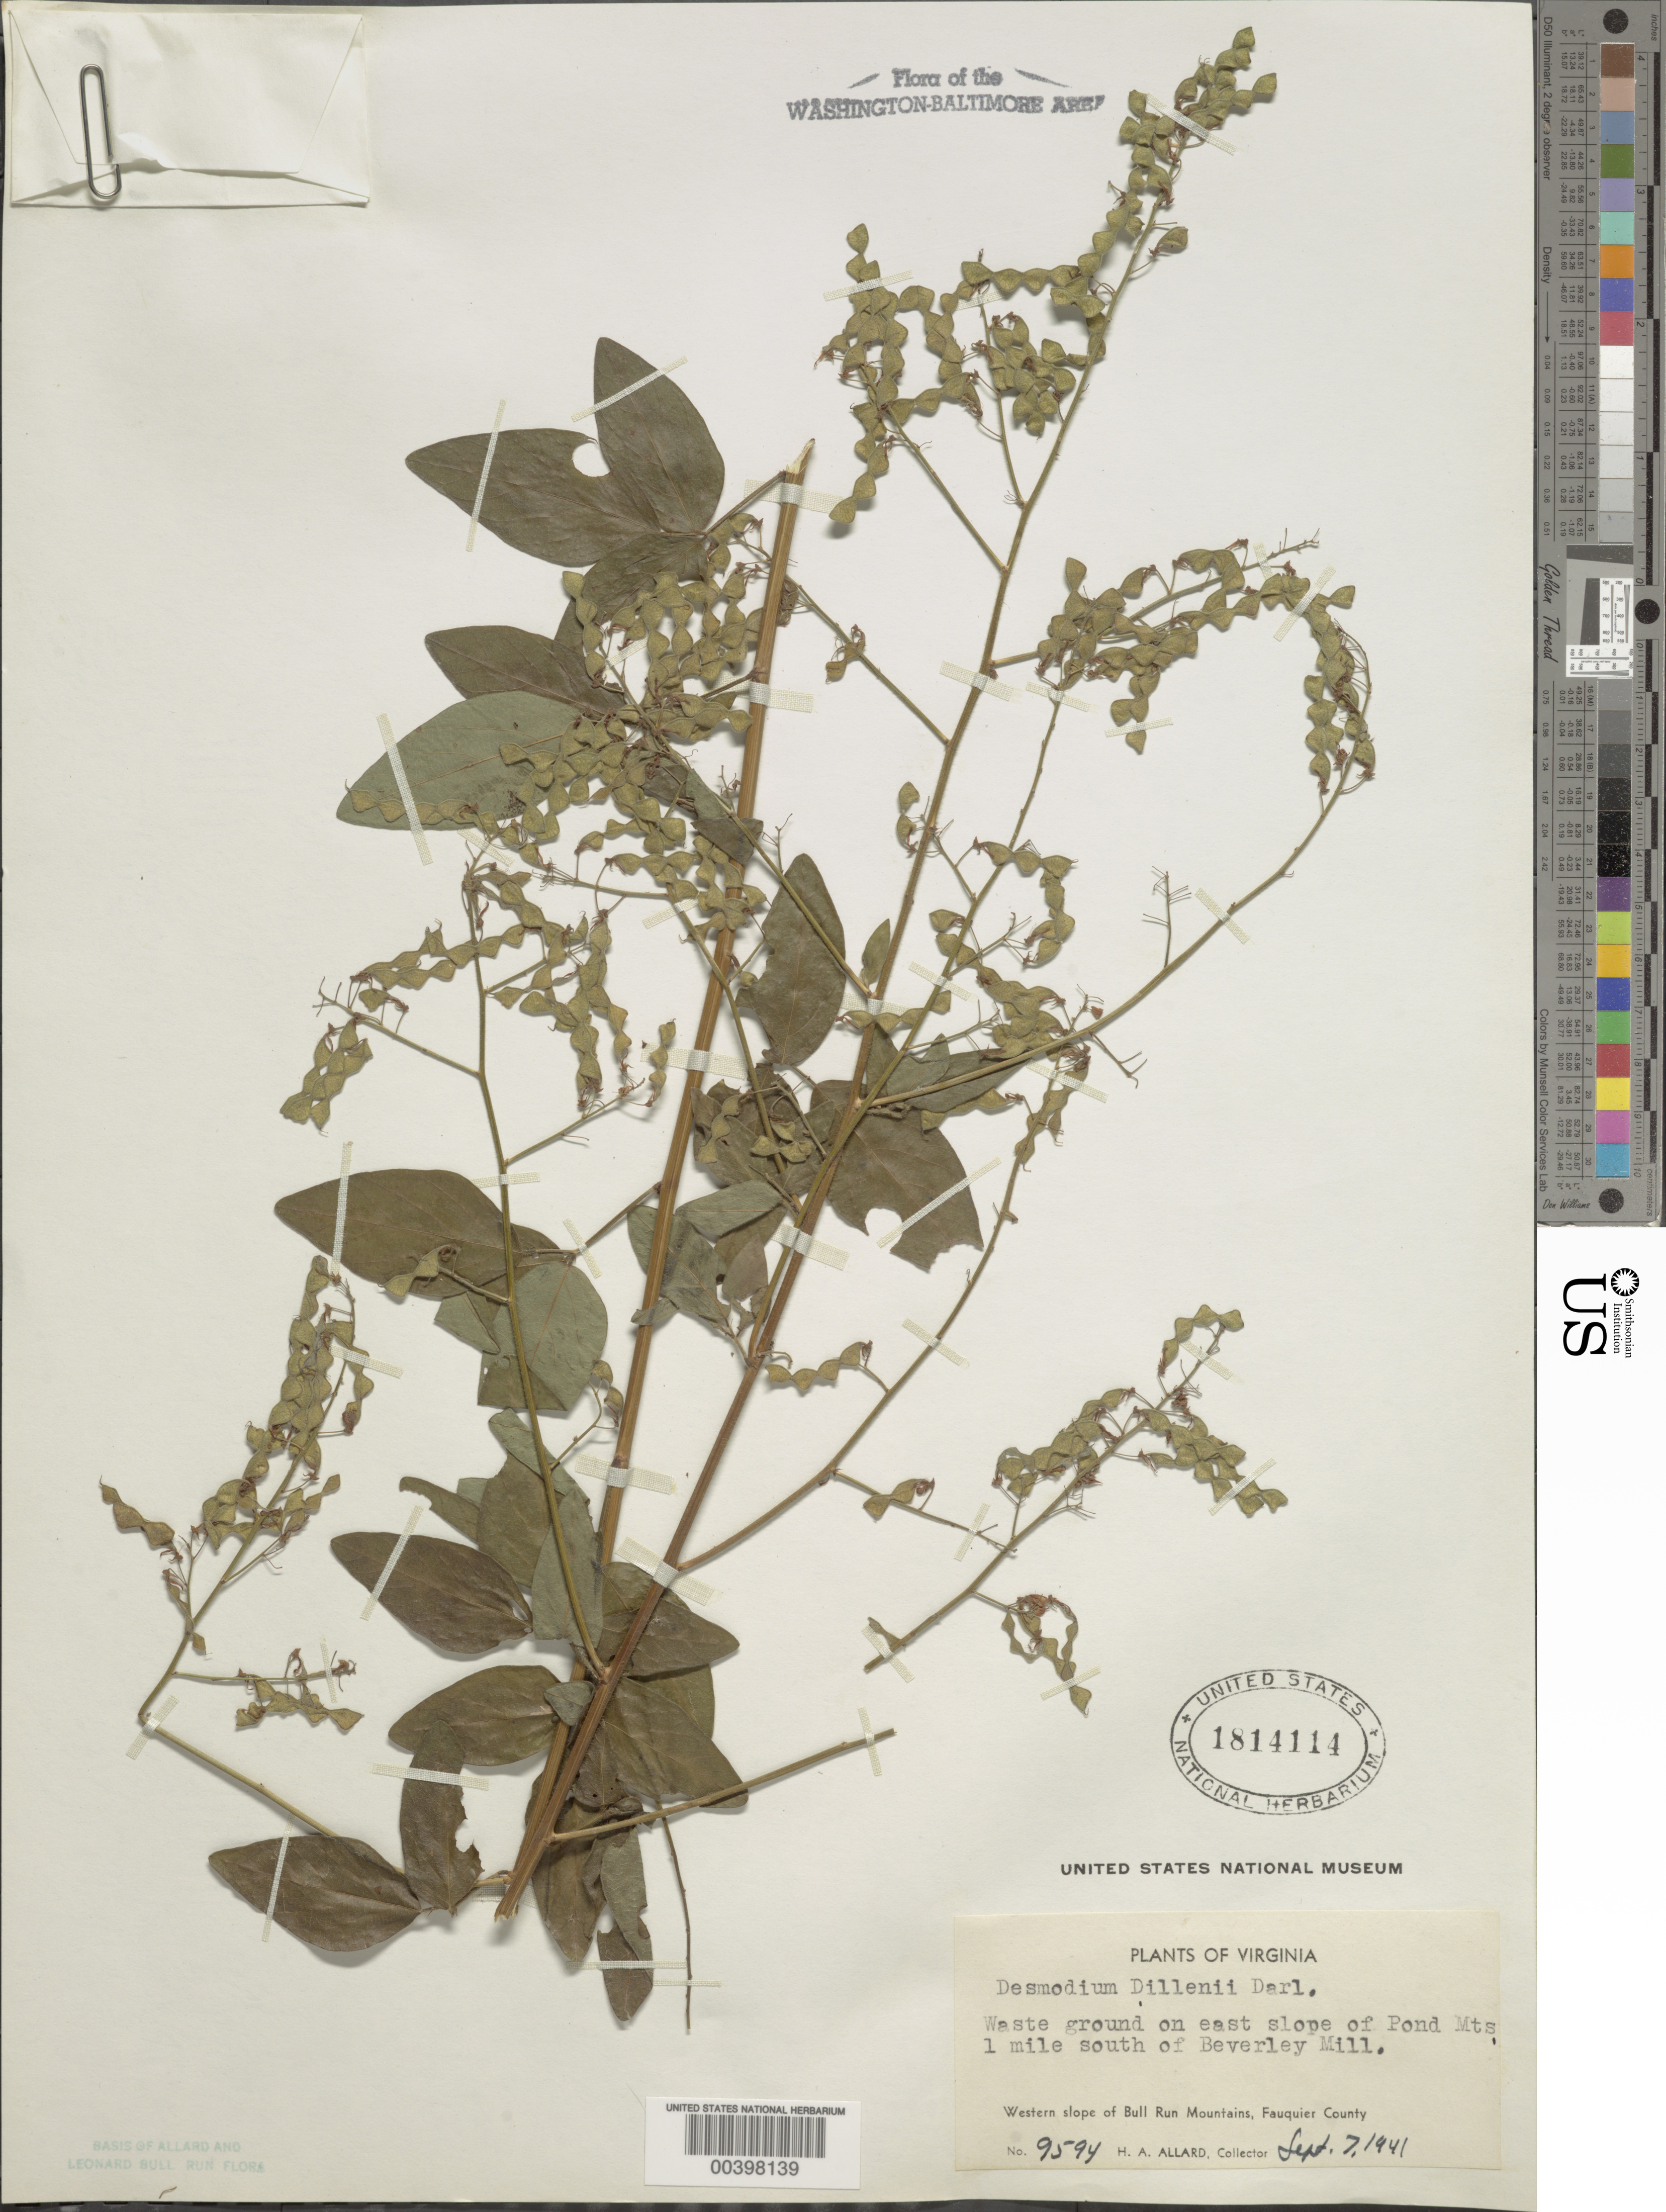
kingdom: Plantae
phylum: Tracheophyta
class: Magnoliopsida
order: Fabales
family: Fabaceae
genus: Desmodium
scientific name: Desmodium glabellum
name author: (Michx.) DC.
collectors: H. A. Allard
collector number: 9594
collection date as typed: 07 Sep 1941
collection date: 1941-09-07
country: United States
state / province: Virginia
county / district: Fauquier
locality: East slope of Pond Mountain, south of Beverley Mill Bull Run Mts.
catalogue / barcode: US 1814114